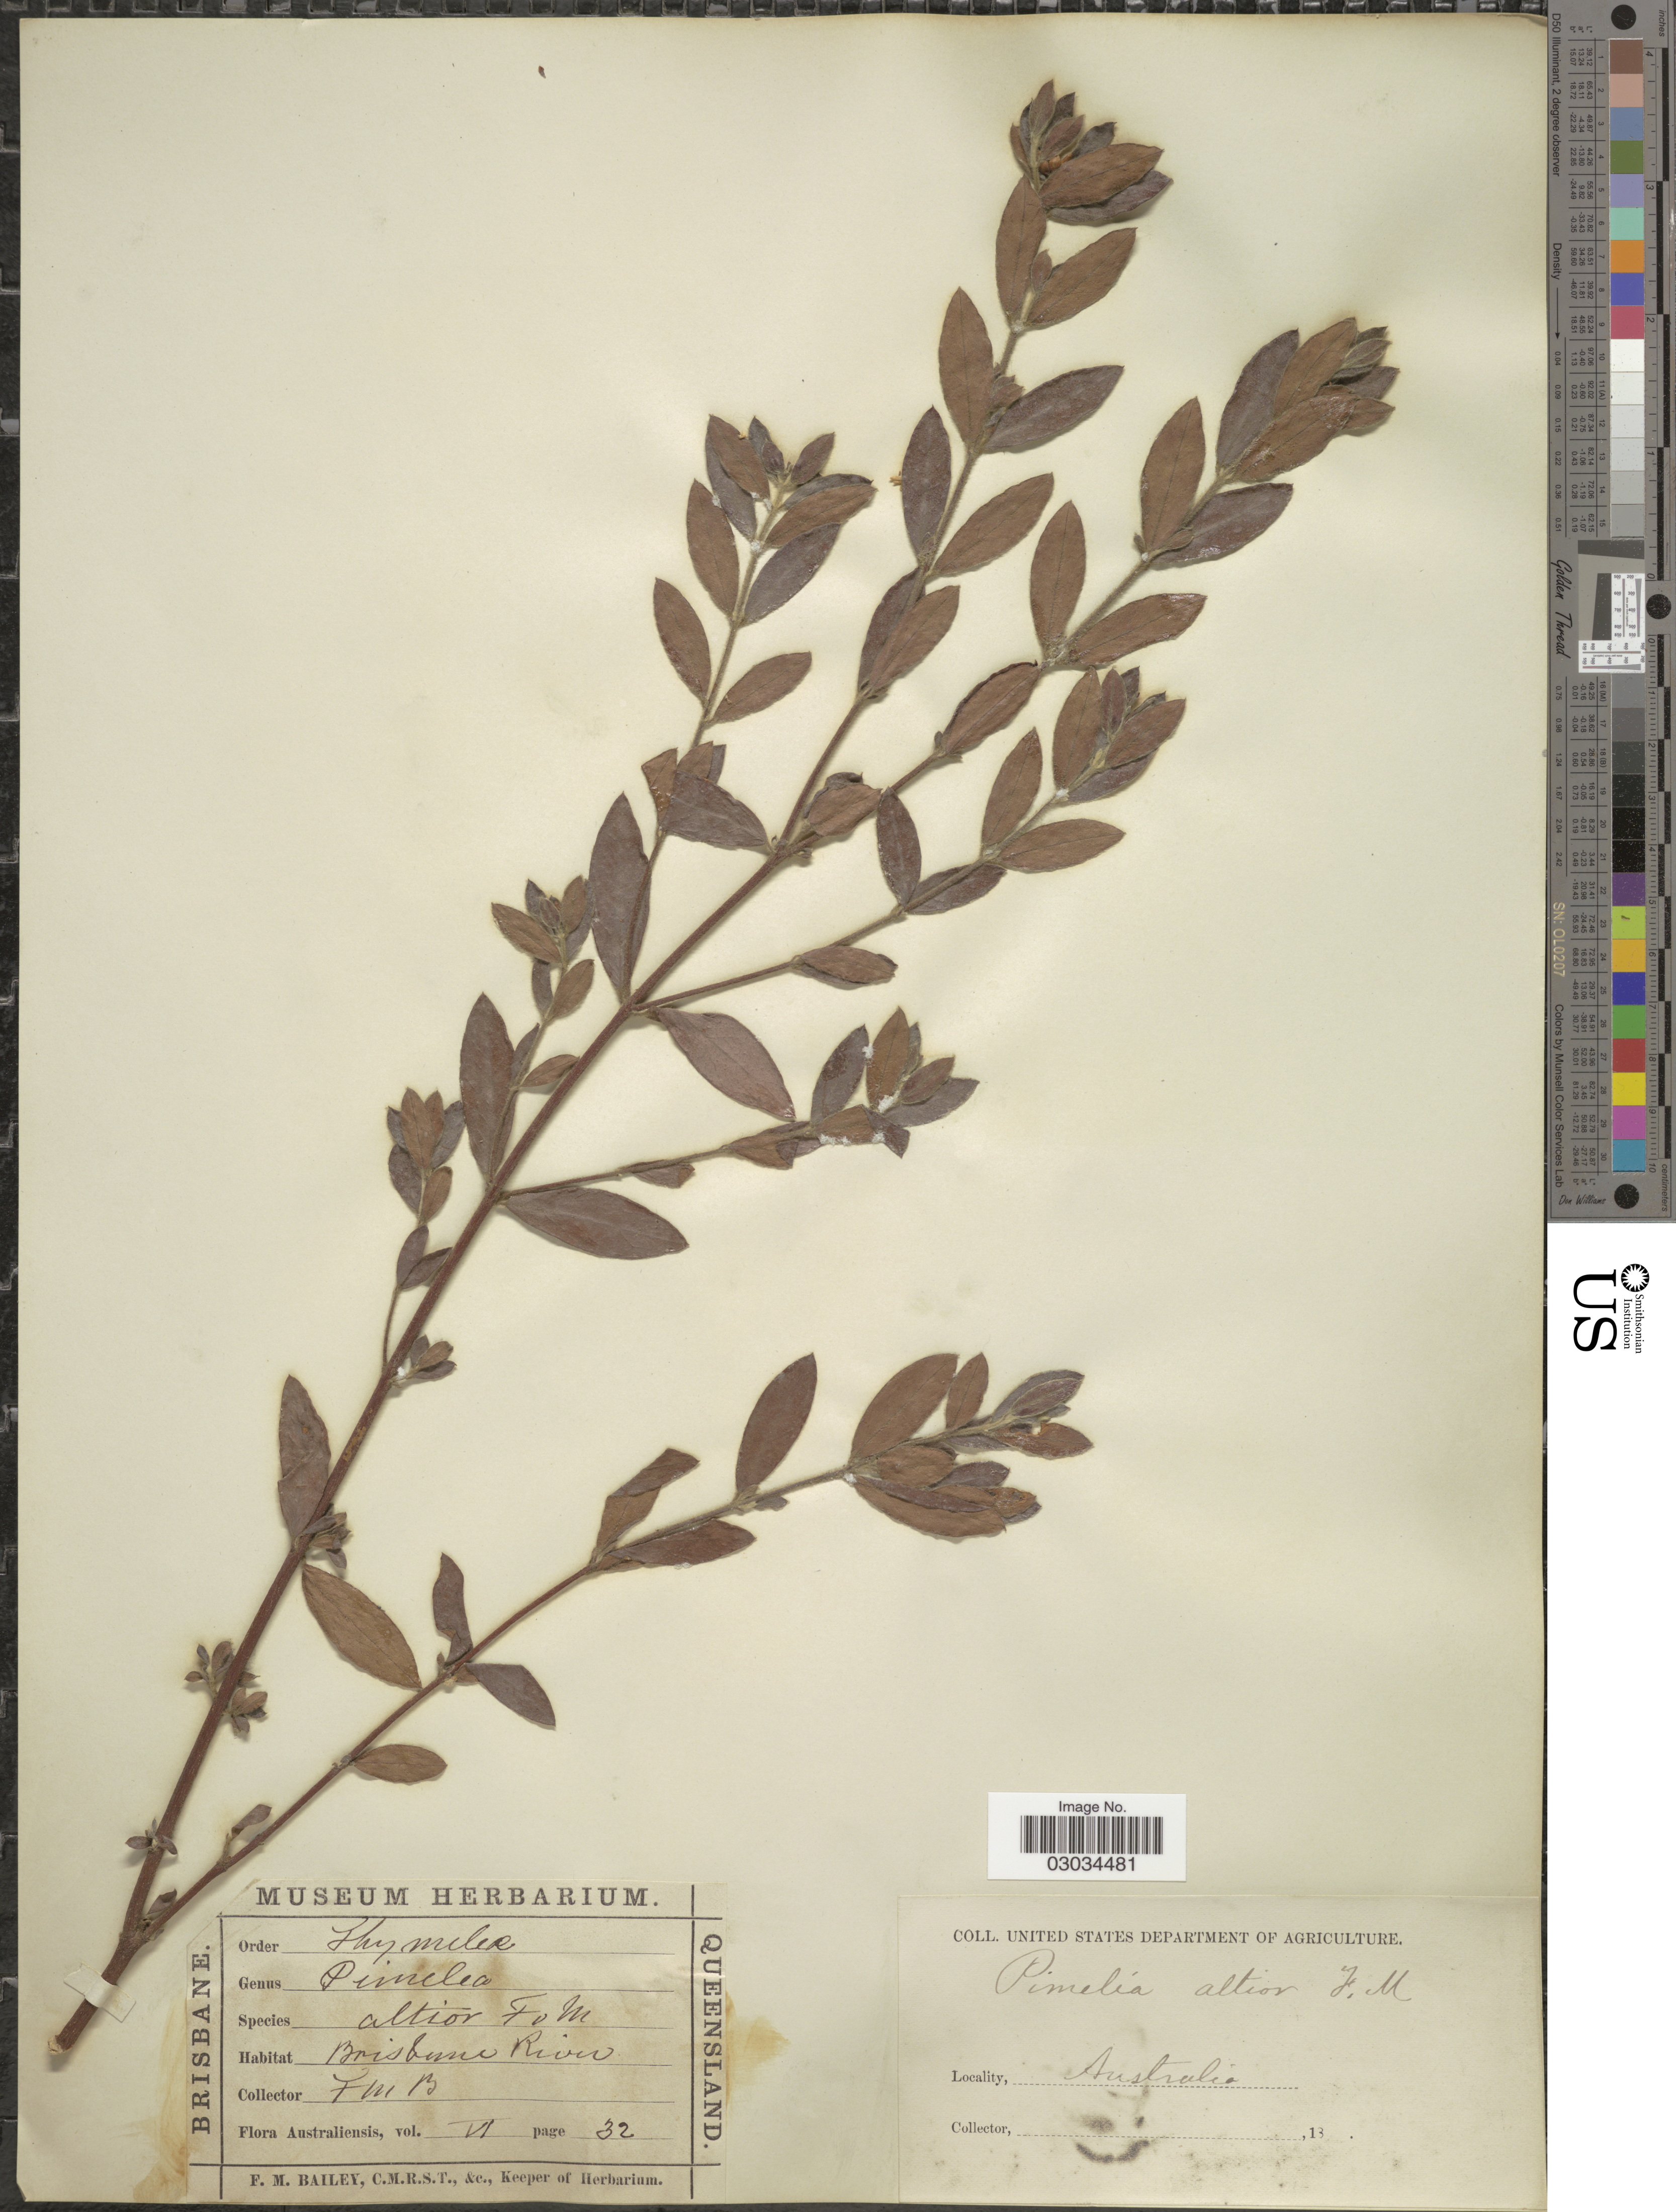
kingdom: Plantae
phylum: Tracheophyta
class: Magnoliopsida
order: Malvales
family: Thymelaeaceae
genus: Pimelea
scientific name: Pimelea altior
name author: F. Muell.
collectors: F. M. Bailey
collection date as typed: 18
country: Australia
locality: Brisbane River.